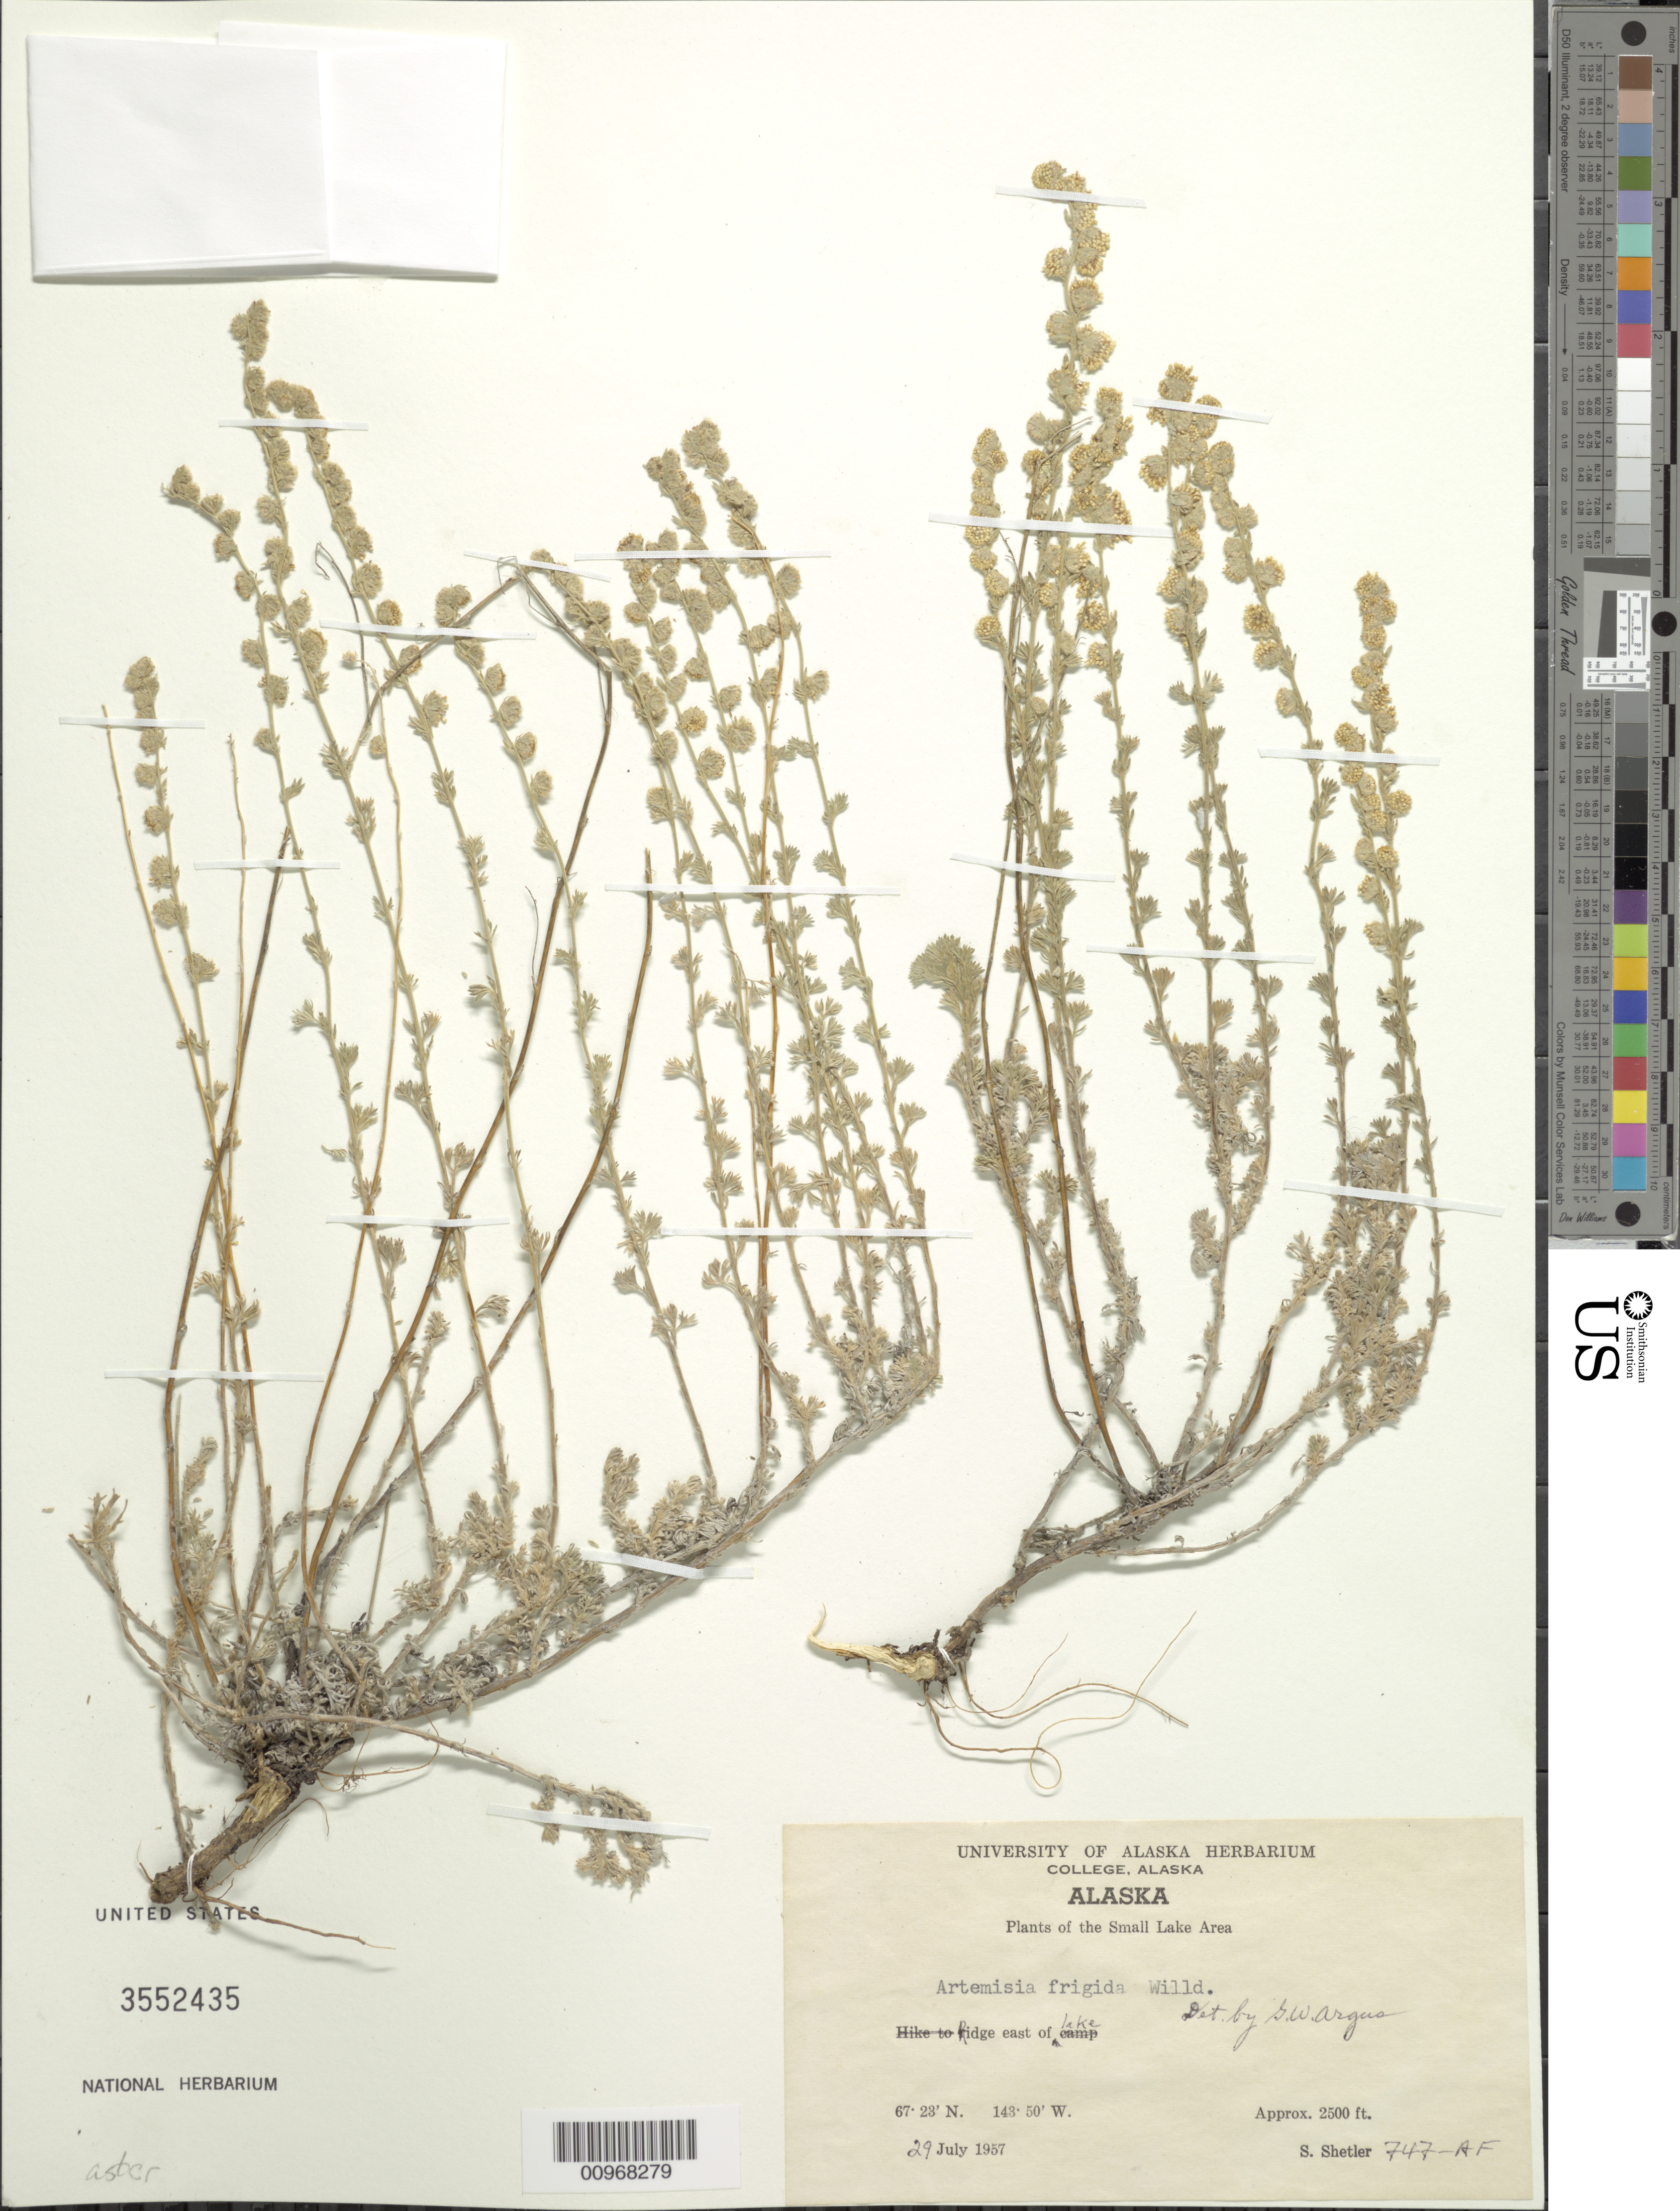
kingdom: Plantae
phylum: Tracheophyta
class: Magnoliopsida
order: Asterales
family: Asteraceae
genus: Artemisia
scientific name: Artemisia frigida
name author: Willd.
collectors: S. Shetler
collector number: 747-AF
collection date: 1957-07-29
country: United States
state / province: Alaska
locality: Small Lake Area. Ridge east of lake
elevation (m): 762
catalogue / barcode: US 3552435